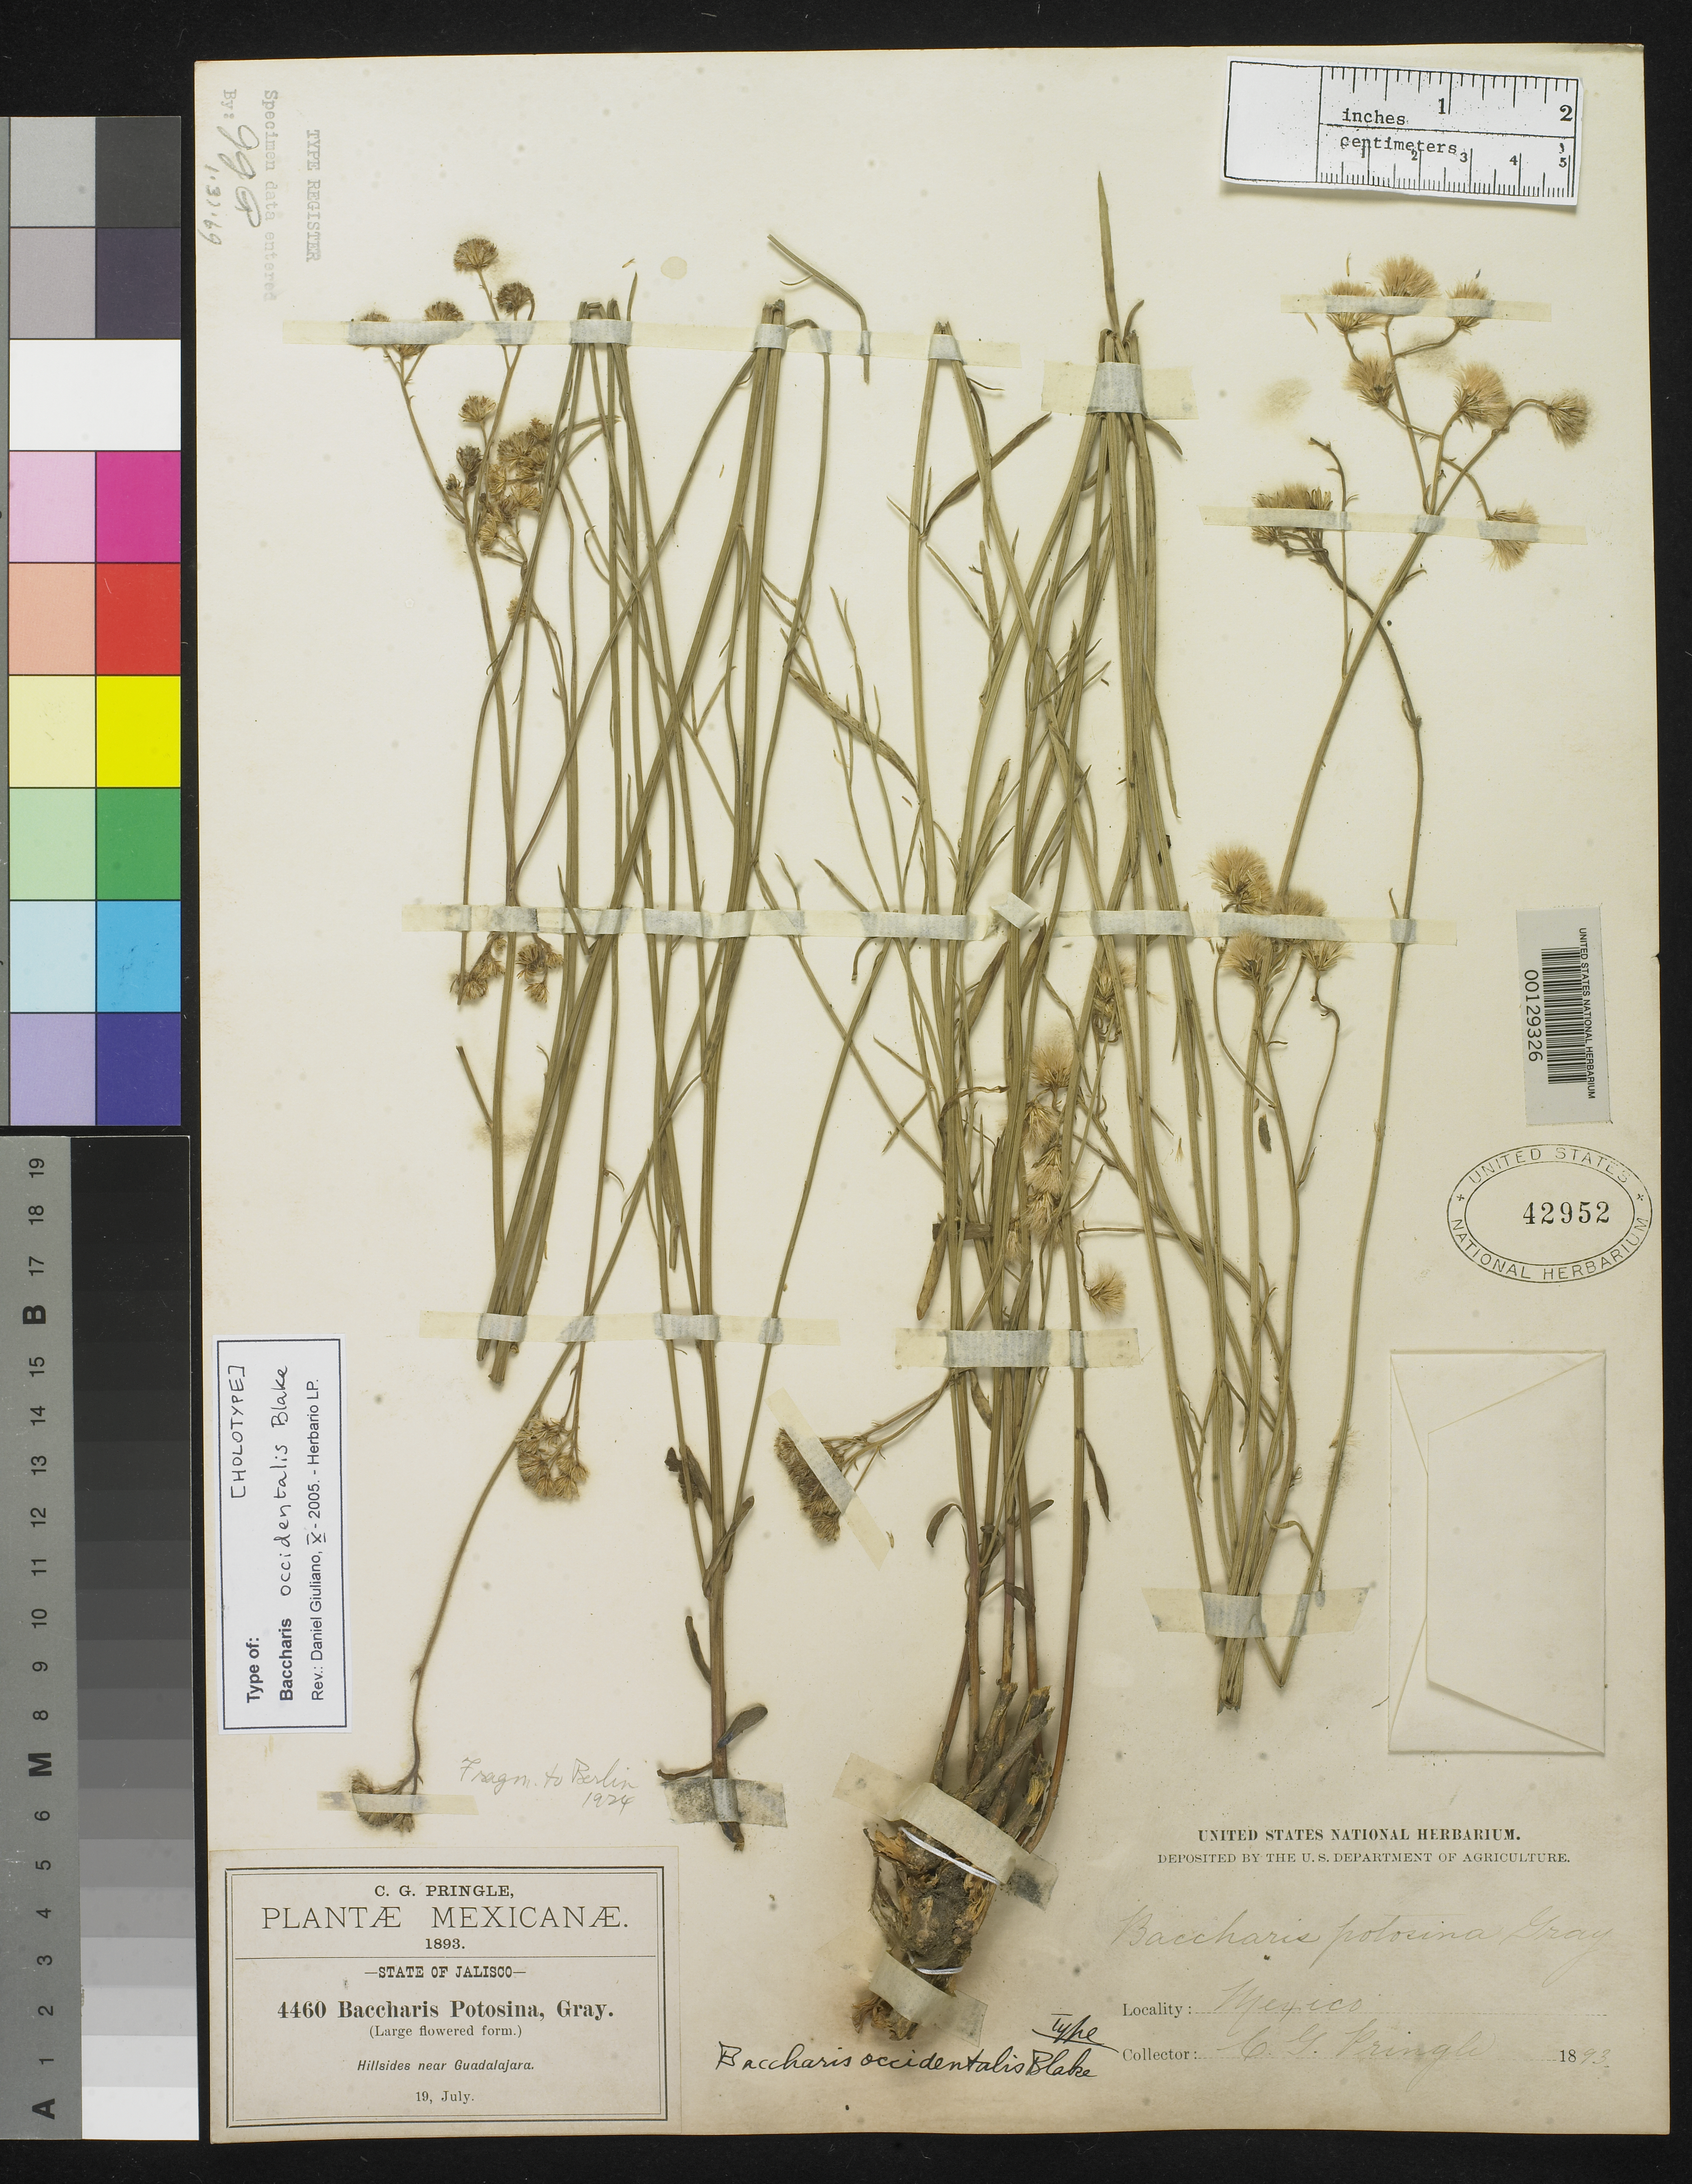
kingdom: Plantae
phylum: Tracheophyta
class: Magnoliopsida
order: Asterales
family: Asteraceae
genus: Baccharis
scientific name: Baccharis occidentalis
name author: S.F. Blake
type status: Holotype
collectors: C. G. Pringle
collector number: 4460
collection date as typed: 19 Jul 1893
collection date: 1893-07-19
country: Mexico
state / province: Jalisco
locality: Near Guadalajara.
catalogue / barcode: US 42952